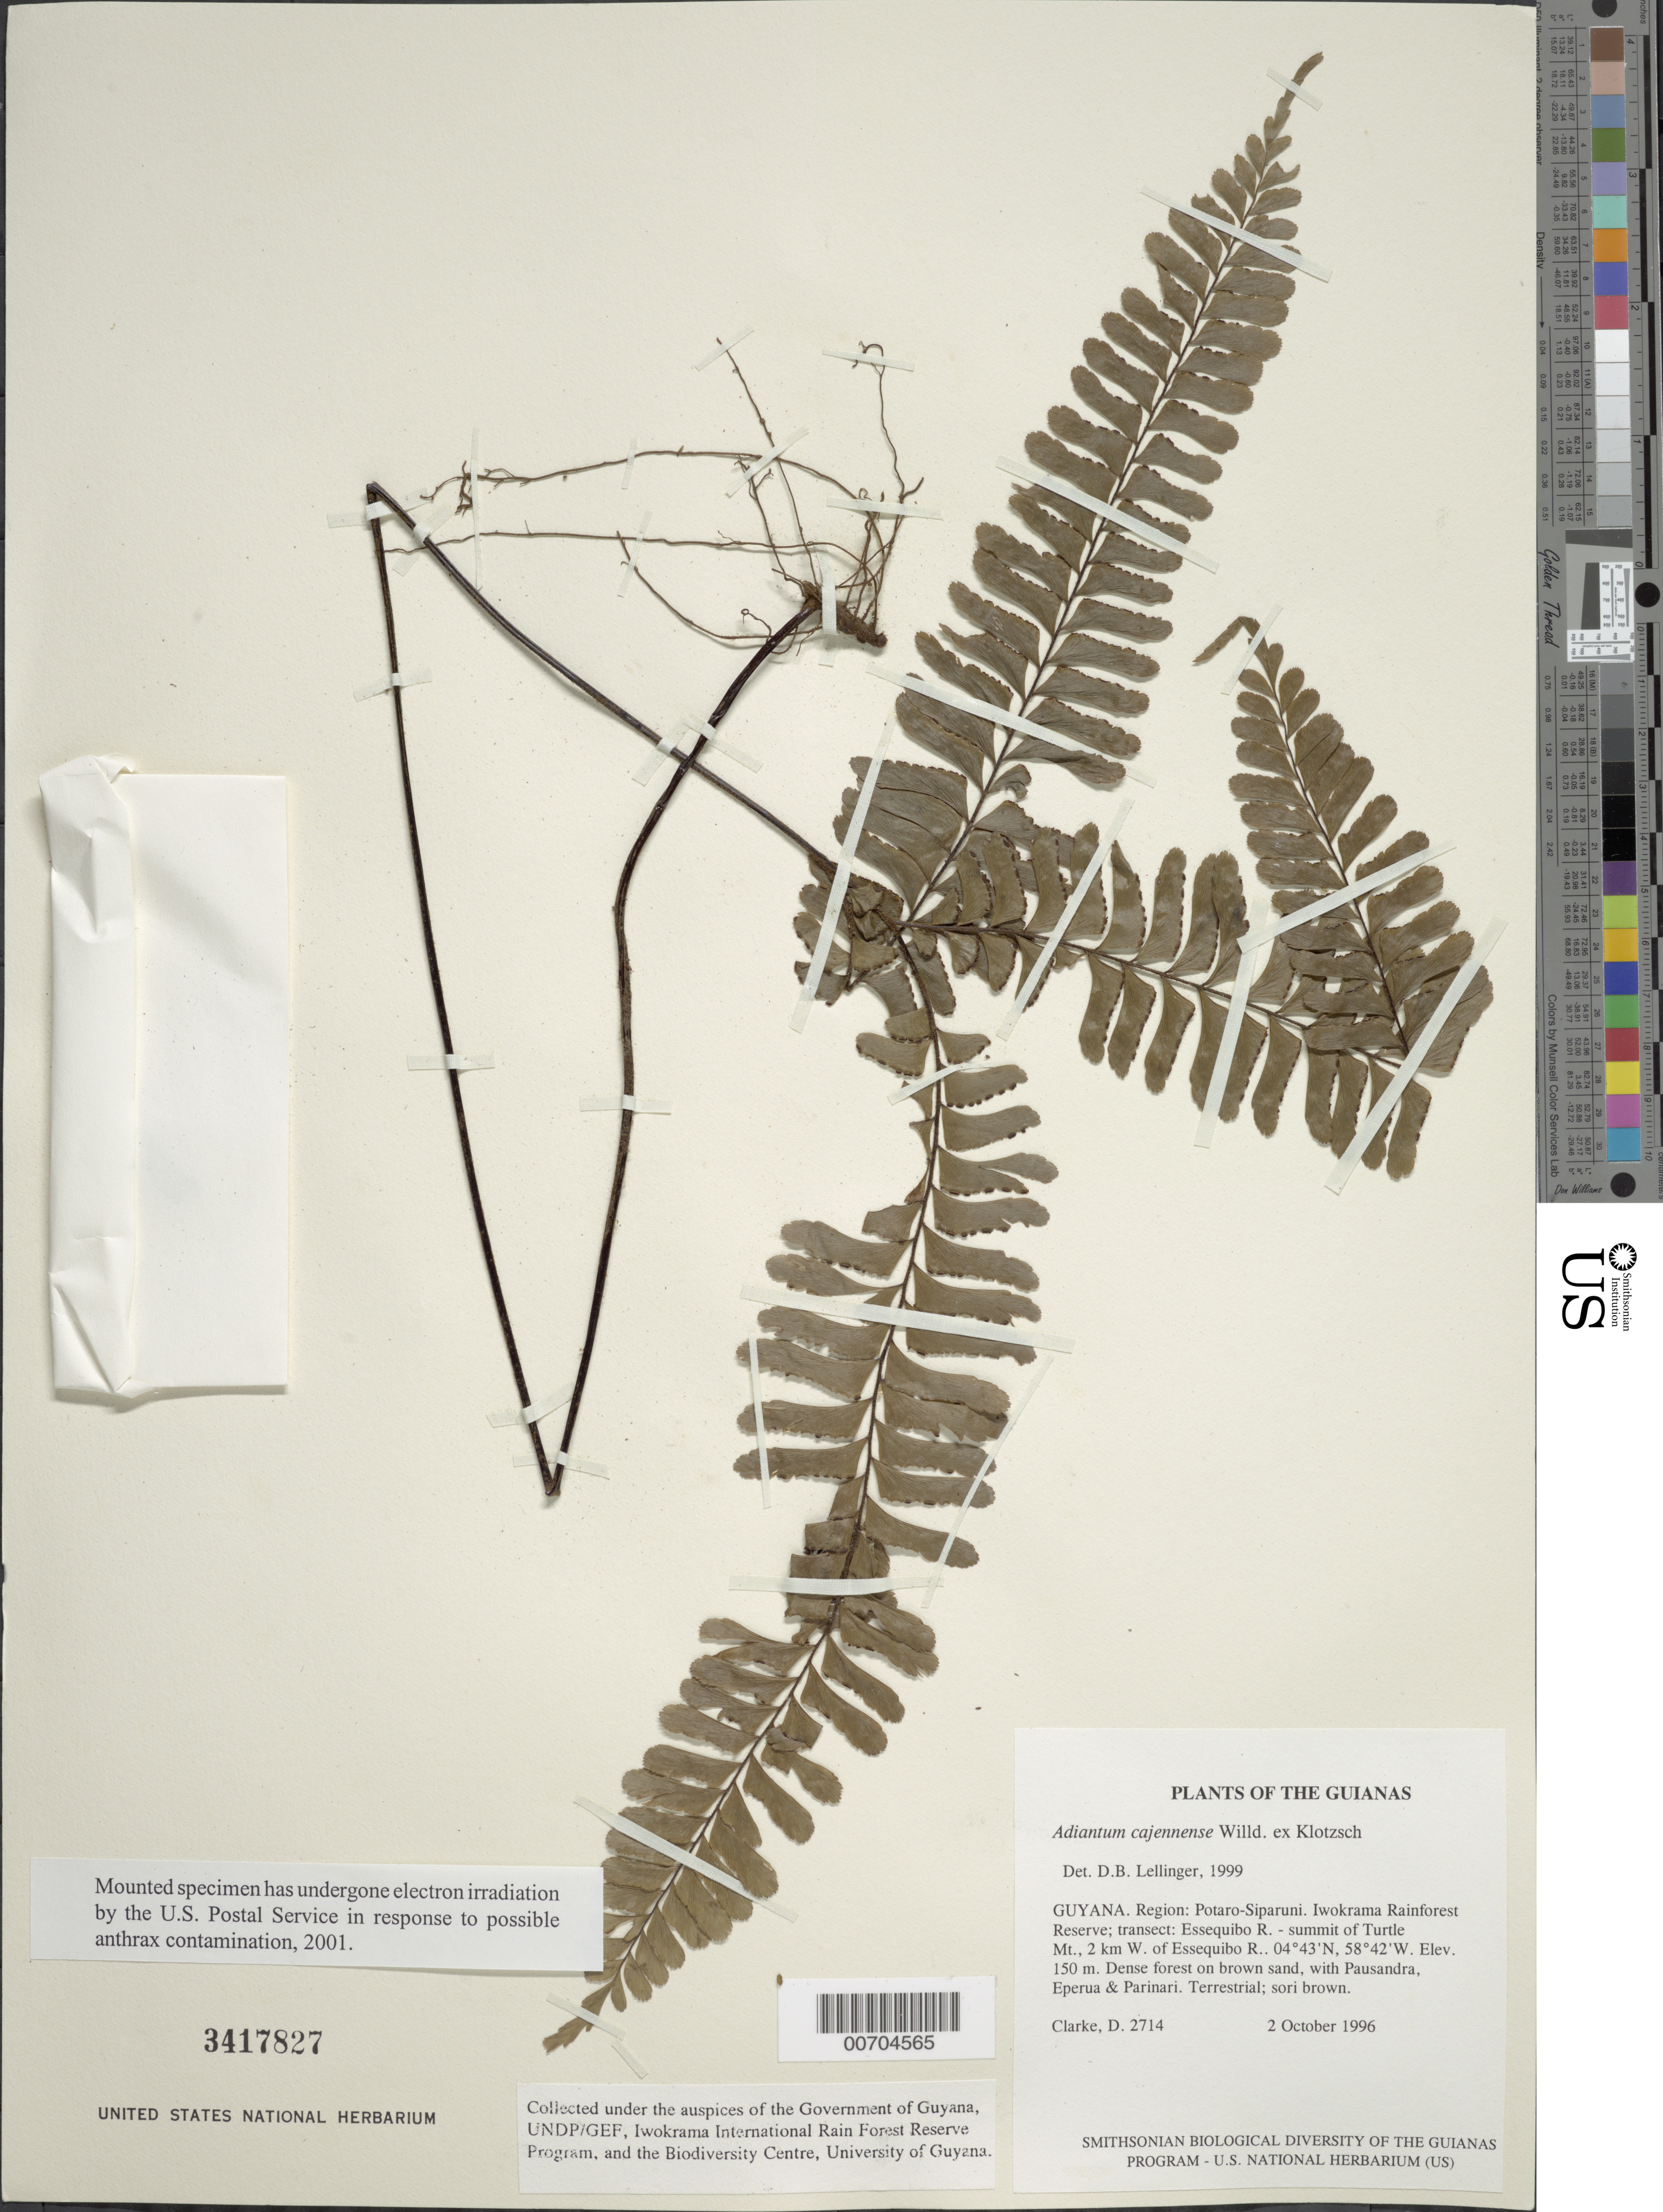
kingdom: Plantae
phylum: Tracheophyta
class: Polypodiopsida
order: Polypodiales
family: Pteridaceae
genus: Adiantum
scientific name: Adiantum cajennense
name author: Willd. ex Klotzsch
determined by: Lellinger, David B., (BOT), Smithsonian Institution - National Museum of Natural History (UNITED STATES)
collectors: H. D. Clarke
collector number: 2714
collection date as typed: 2 October 1996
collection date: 1996-10-02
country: Guyana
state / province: Potaro-Siparuni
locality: Iwokrama Rainforest Reserve; transect: Essequibo R. - summit of Turtle Mt., 2 km W. of Essequibo R.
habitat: Dense forest on brown sand, with Pausandra, Eperua & Parinari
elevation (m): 150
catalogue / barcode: US 3417827